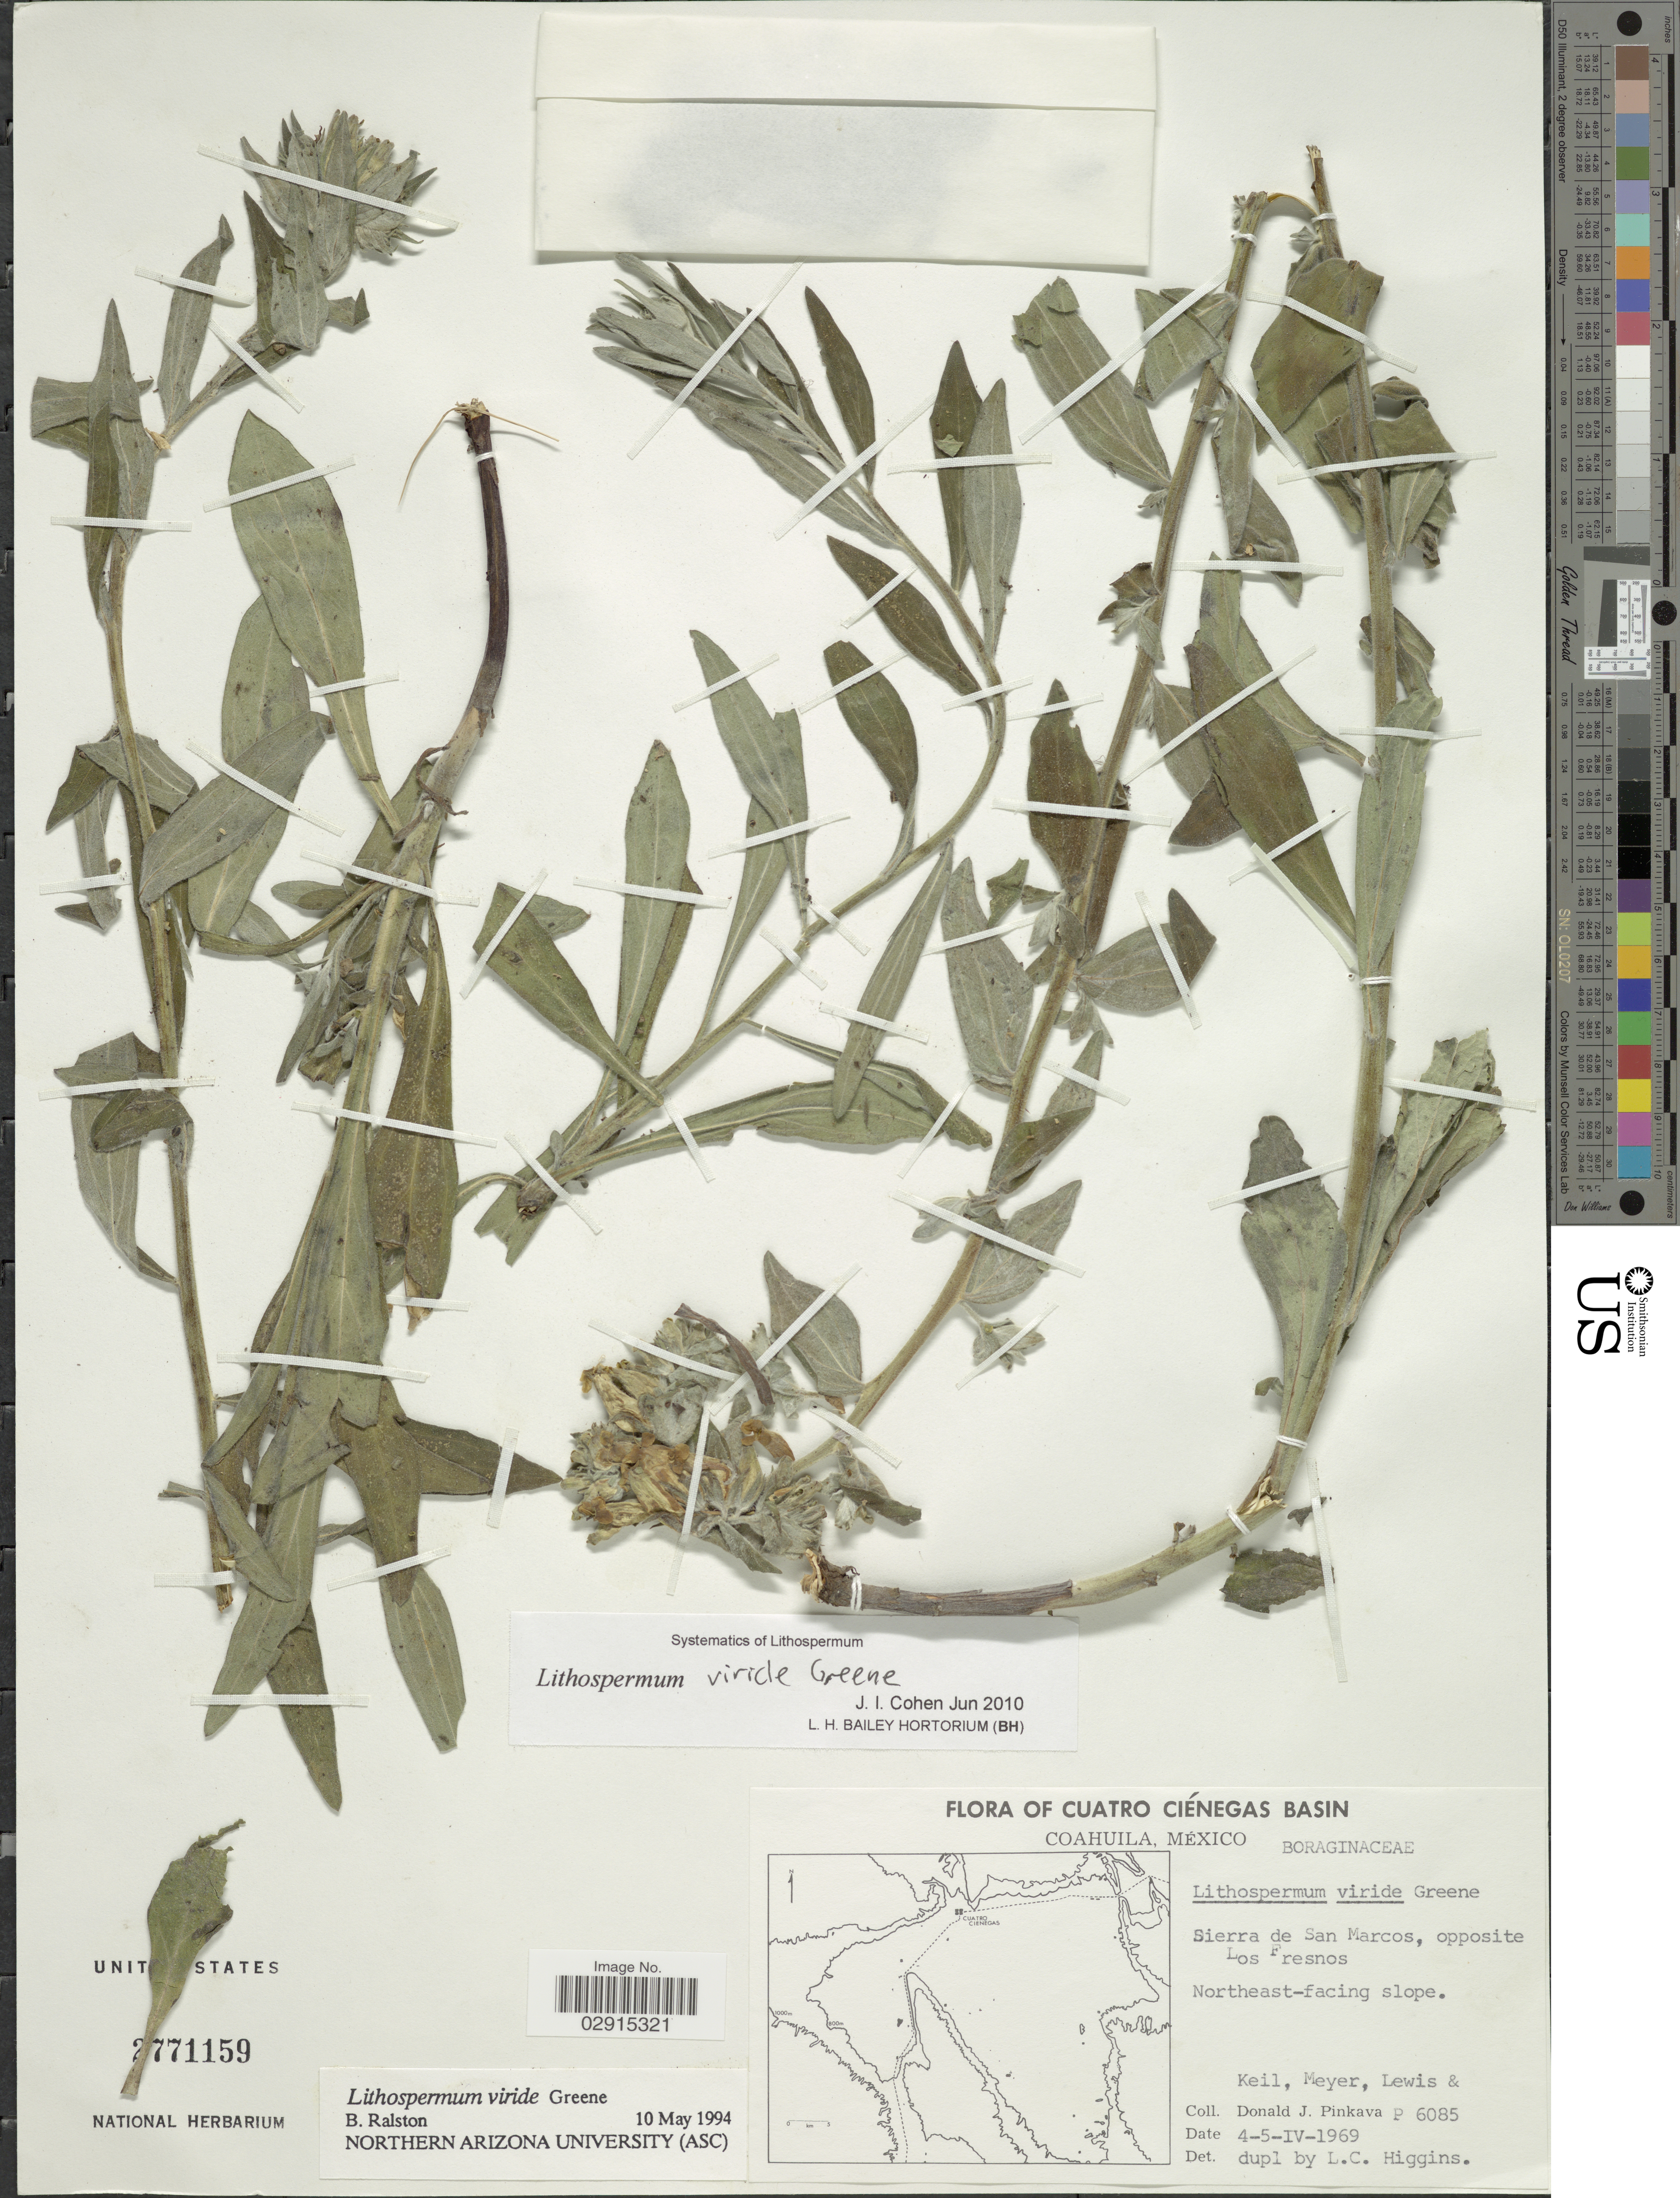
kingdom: Plantae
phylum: Tracheophyta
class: Magnoliopsida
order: Boraginales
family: Boraginaceae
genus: Lithospermum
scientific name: Lithospermum viride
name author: Greene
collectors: Keil, -- Meyer, -- Lewis & D. J. Pinkava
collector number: P6085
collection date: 1969-04-04/1969-04-05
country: Mexico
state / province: Coahuila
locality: Sierra de San Marcos, opposite Los Frenos. Northeast-facing slope. Cuatro Ciénegas Basin. Coahuila.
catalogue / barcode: US 2771159